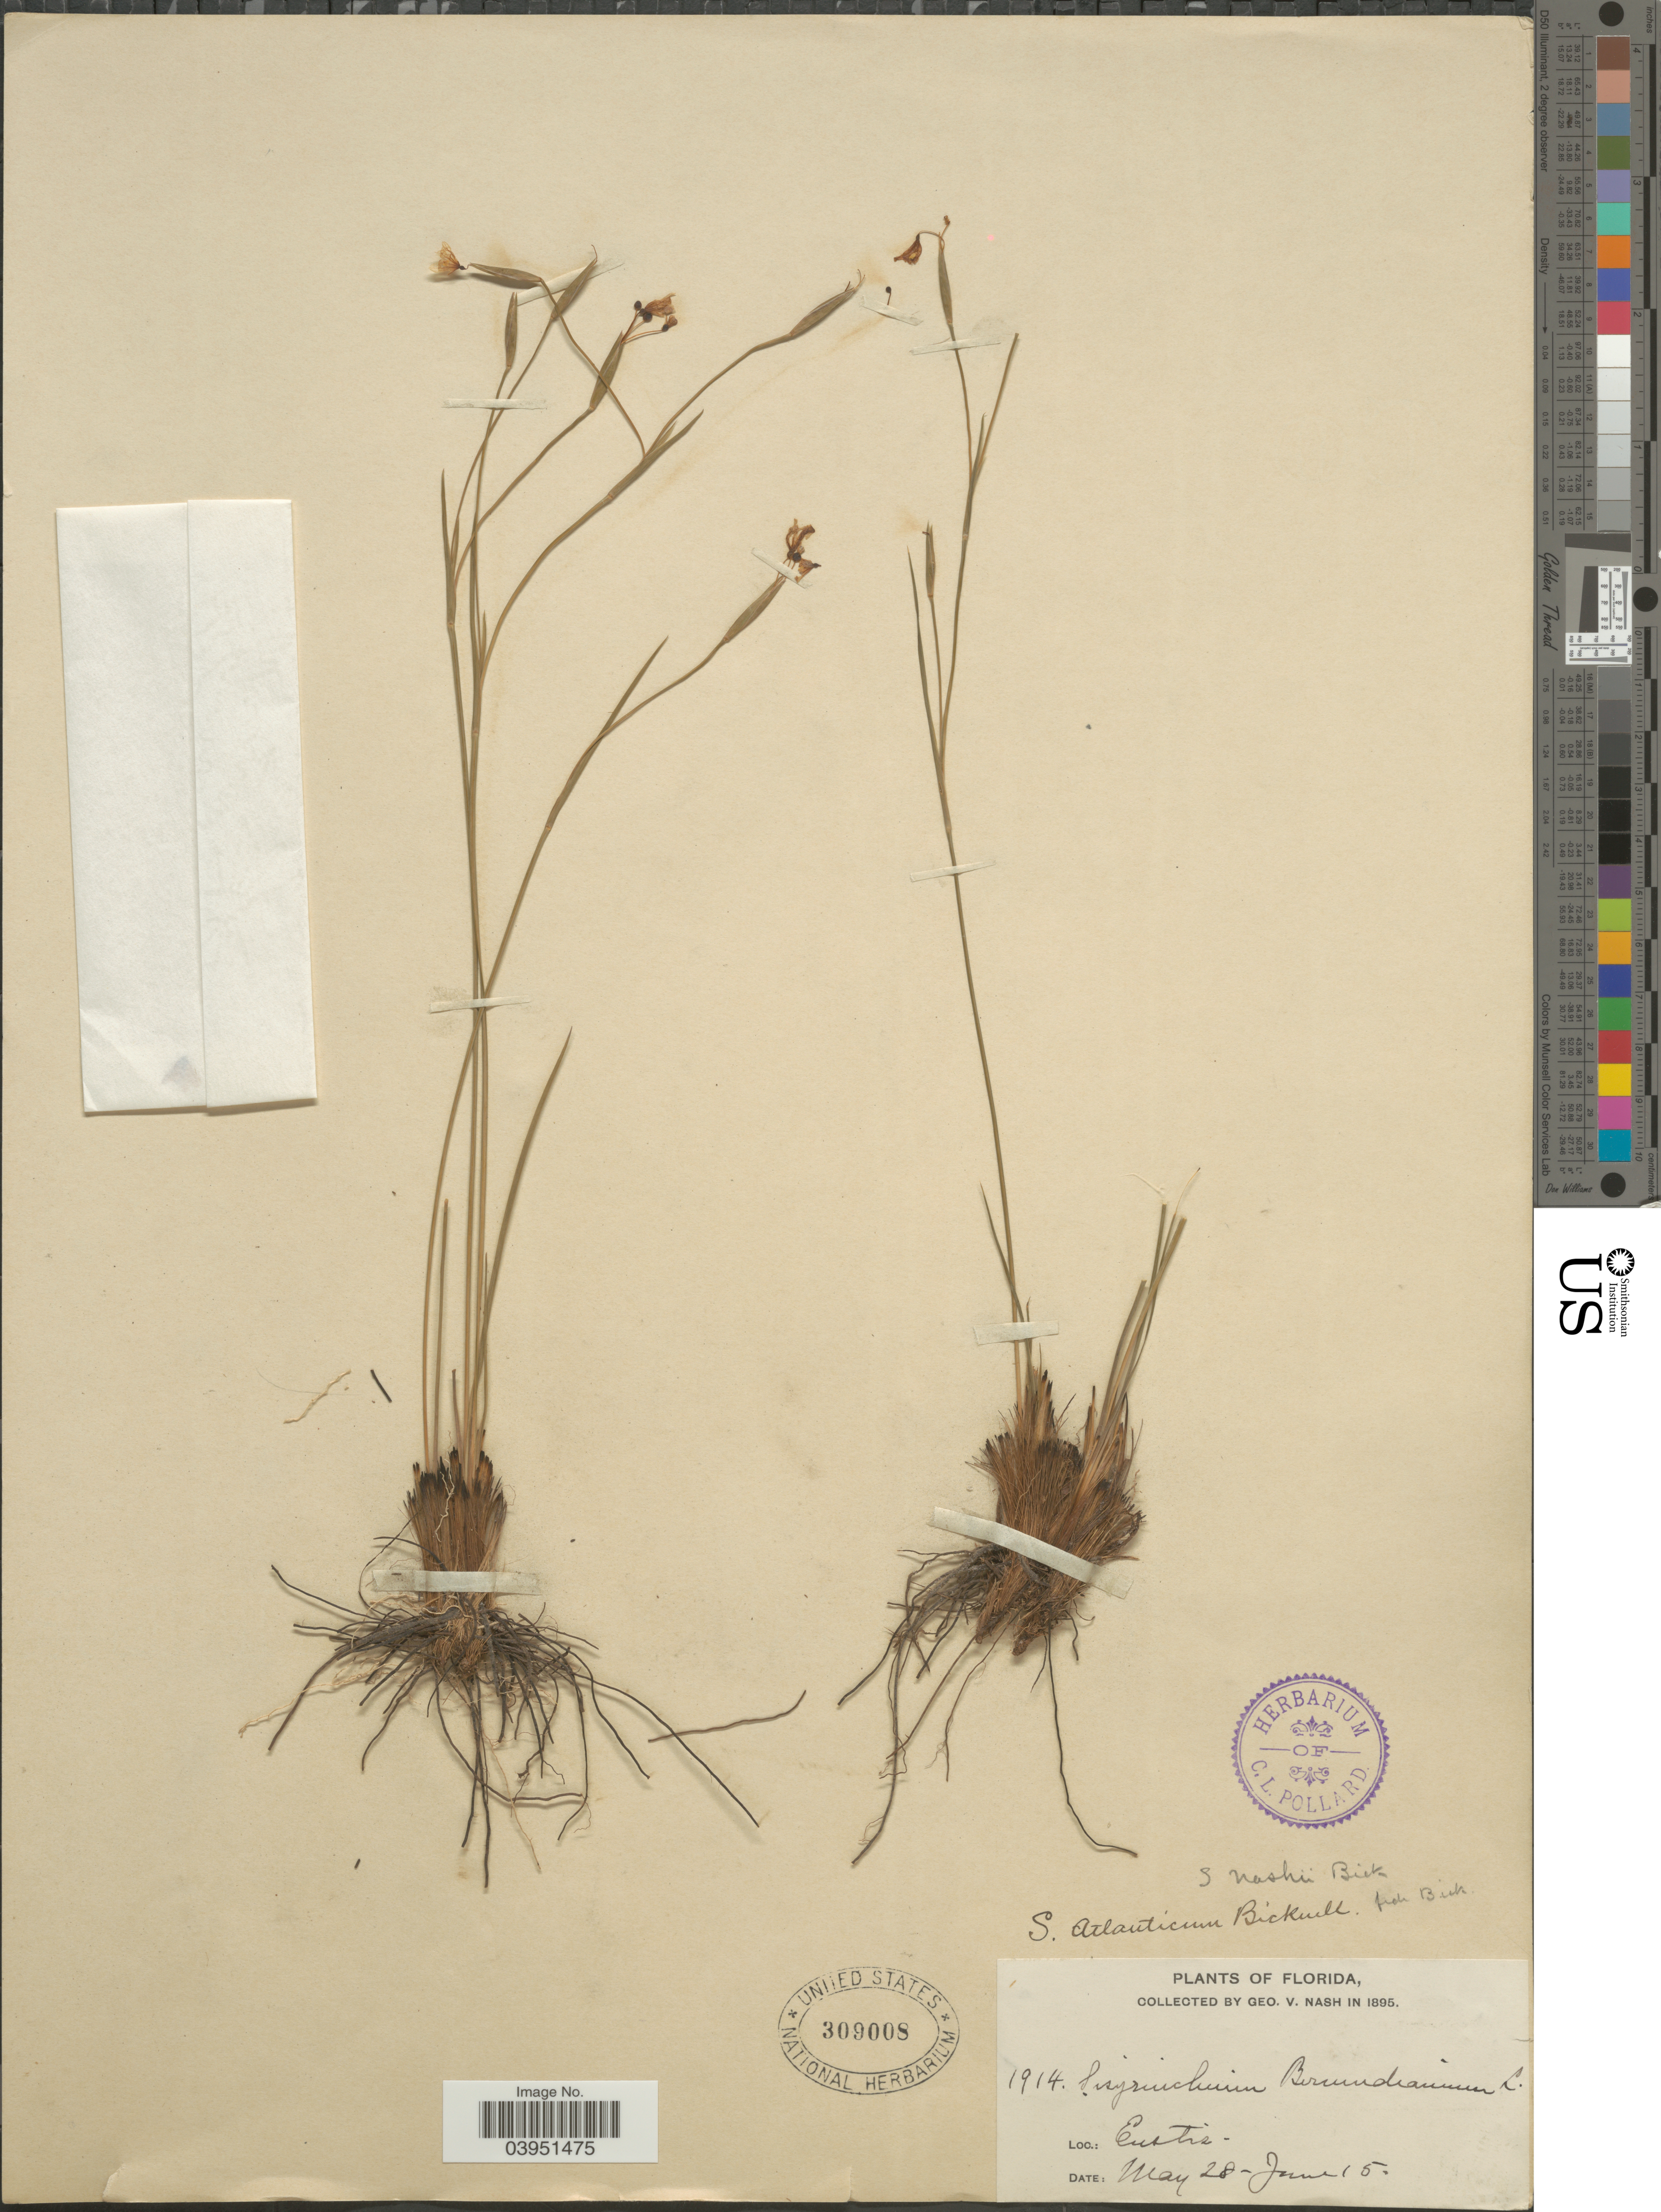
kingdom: Plantae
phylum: Tracheophyta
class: Liliopsida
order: Asparagales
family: Iridaceae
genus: Sisyrinchium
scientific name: Sisyrinchium nashii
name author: E.P. Bicknell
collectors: G. V. Nash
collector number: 1914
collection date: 1895-05-28/1895-06-15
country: United States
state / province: Florida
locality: Eustis.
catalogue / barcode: US 309008